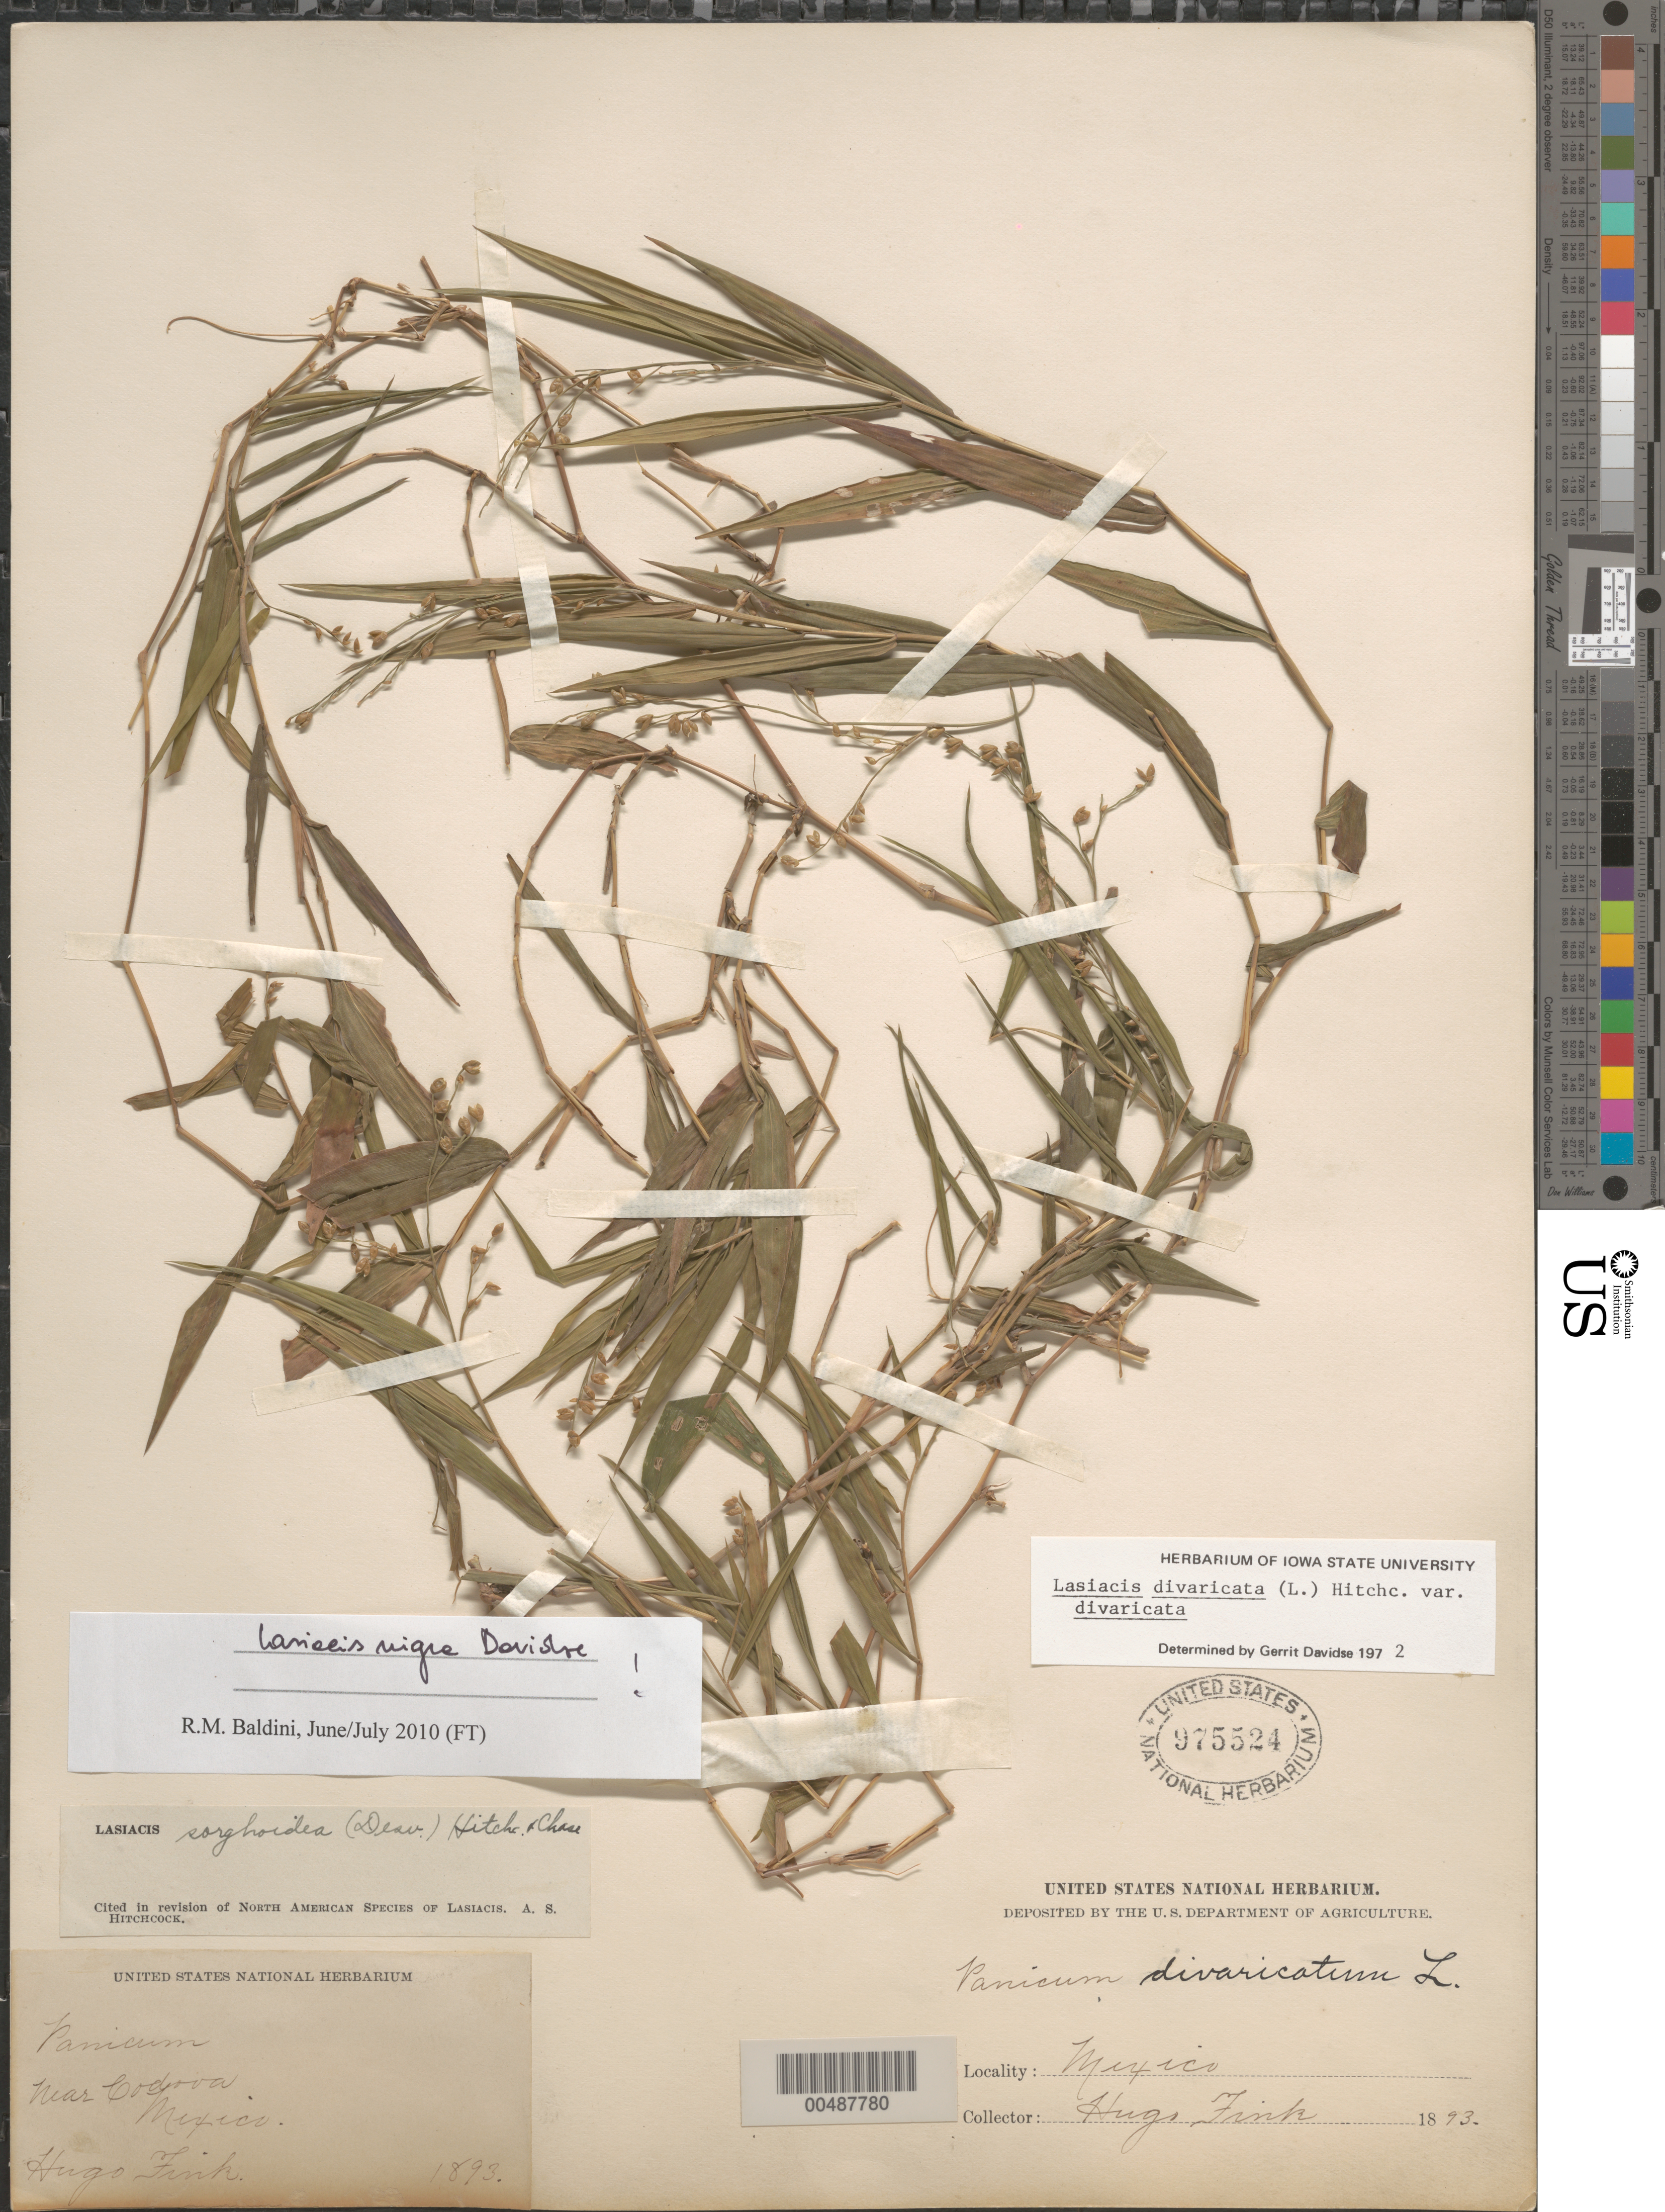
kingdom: Plantae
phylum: Tracheophyta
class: Liliopsida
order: Poales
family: Poaceae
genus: Lasiacis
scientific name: Lasiacis divaricata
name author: (L.) Hitchc.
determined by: Davidse, Gerrit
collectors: H. Kink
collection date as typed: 1893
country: Mexico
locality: Near Codova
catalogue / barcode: US 975524